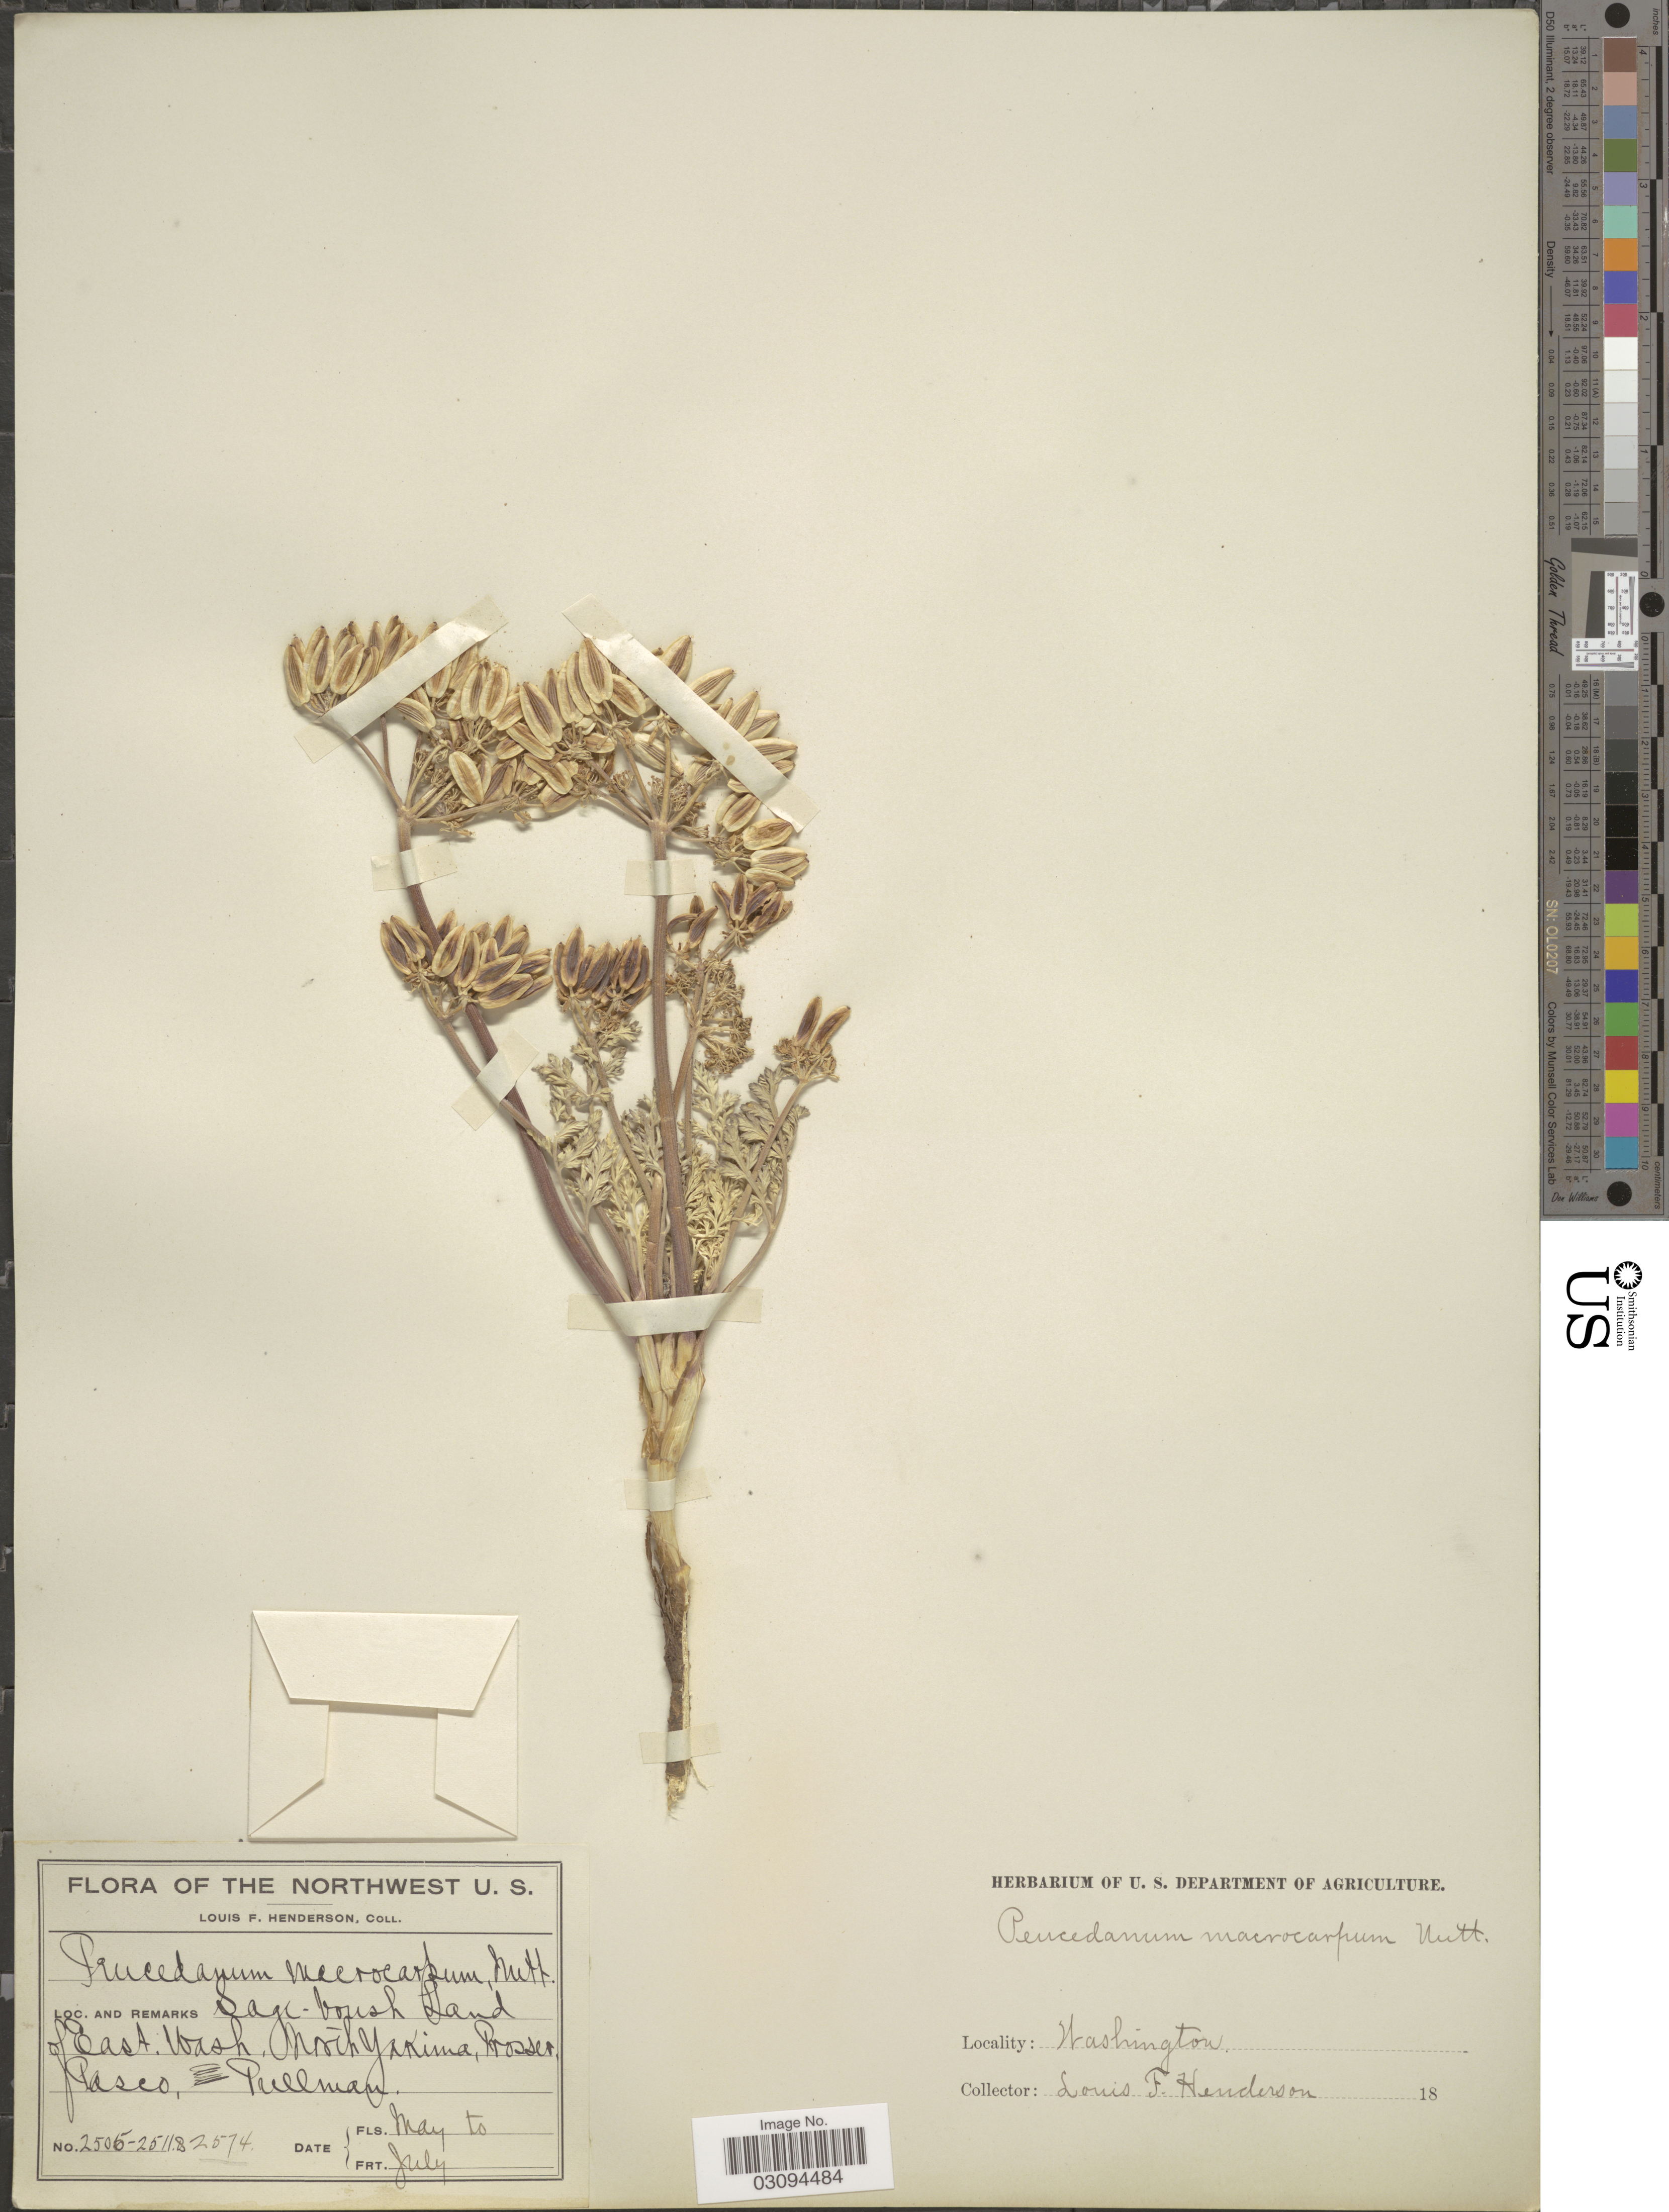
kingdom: Plantae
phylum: Tracheophyta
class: Magnoliopsida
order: Apiales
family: Apiaceae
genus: Lomatium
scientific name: Lomatium macrocarpum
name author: (Hook. et al.) J.M. Coult. & Rose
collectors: L. Henderson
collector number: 2505/2511/2574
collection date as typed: May to July 18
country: United States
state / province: Washington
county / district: Yakima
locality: The Northwest U. S. Sage-brush Land of East Wash. North Yakima, Prosser, Pasco, Pullman.